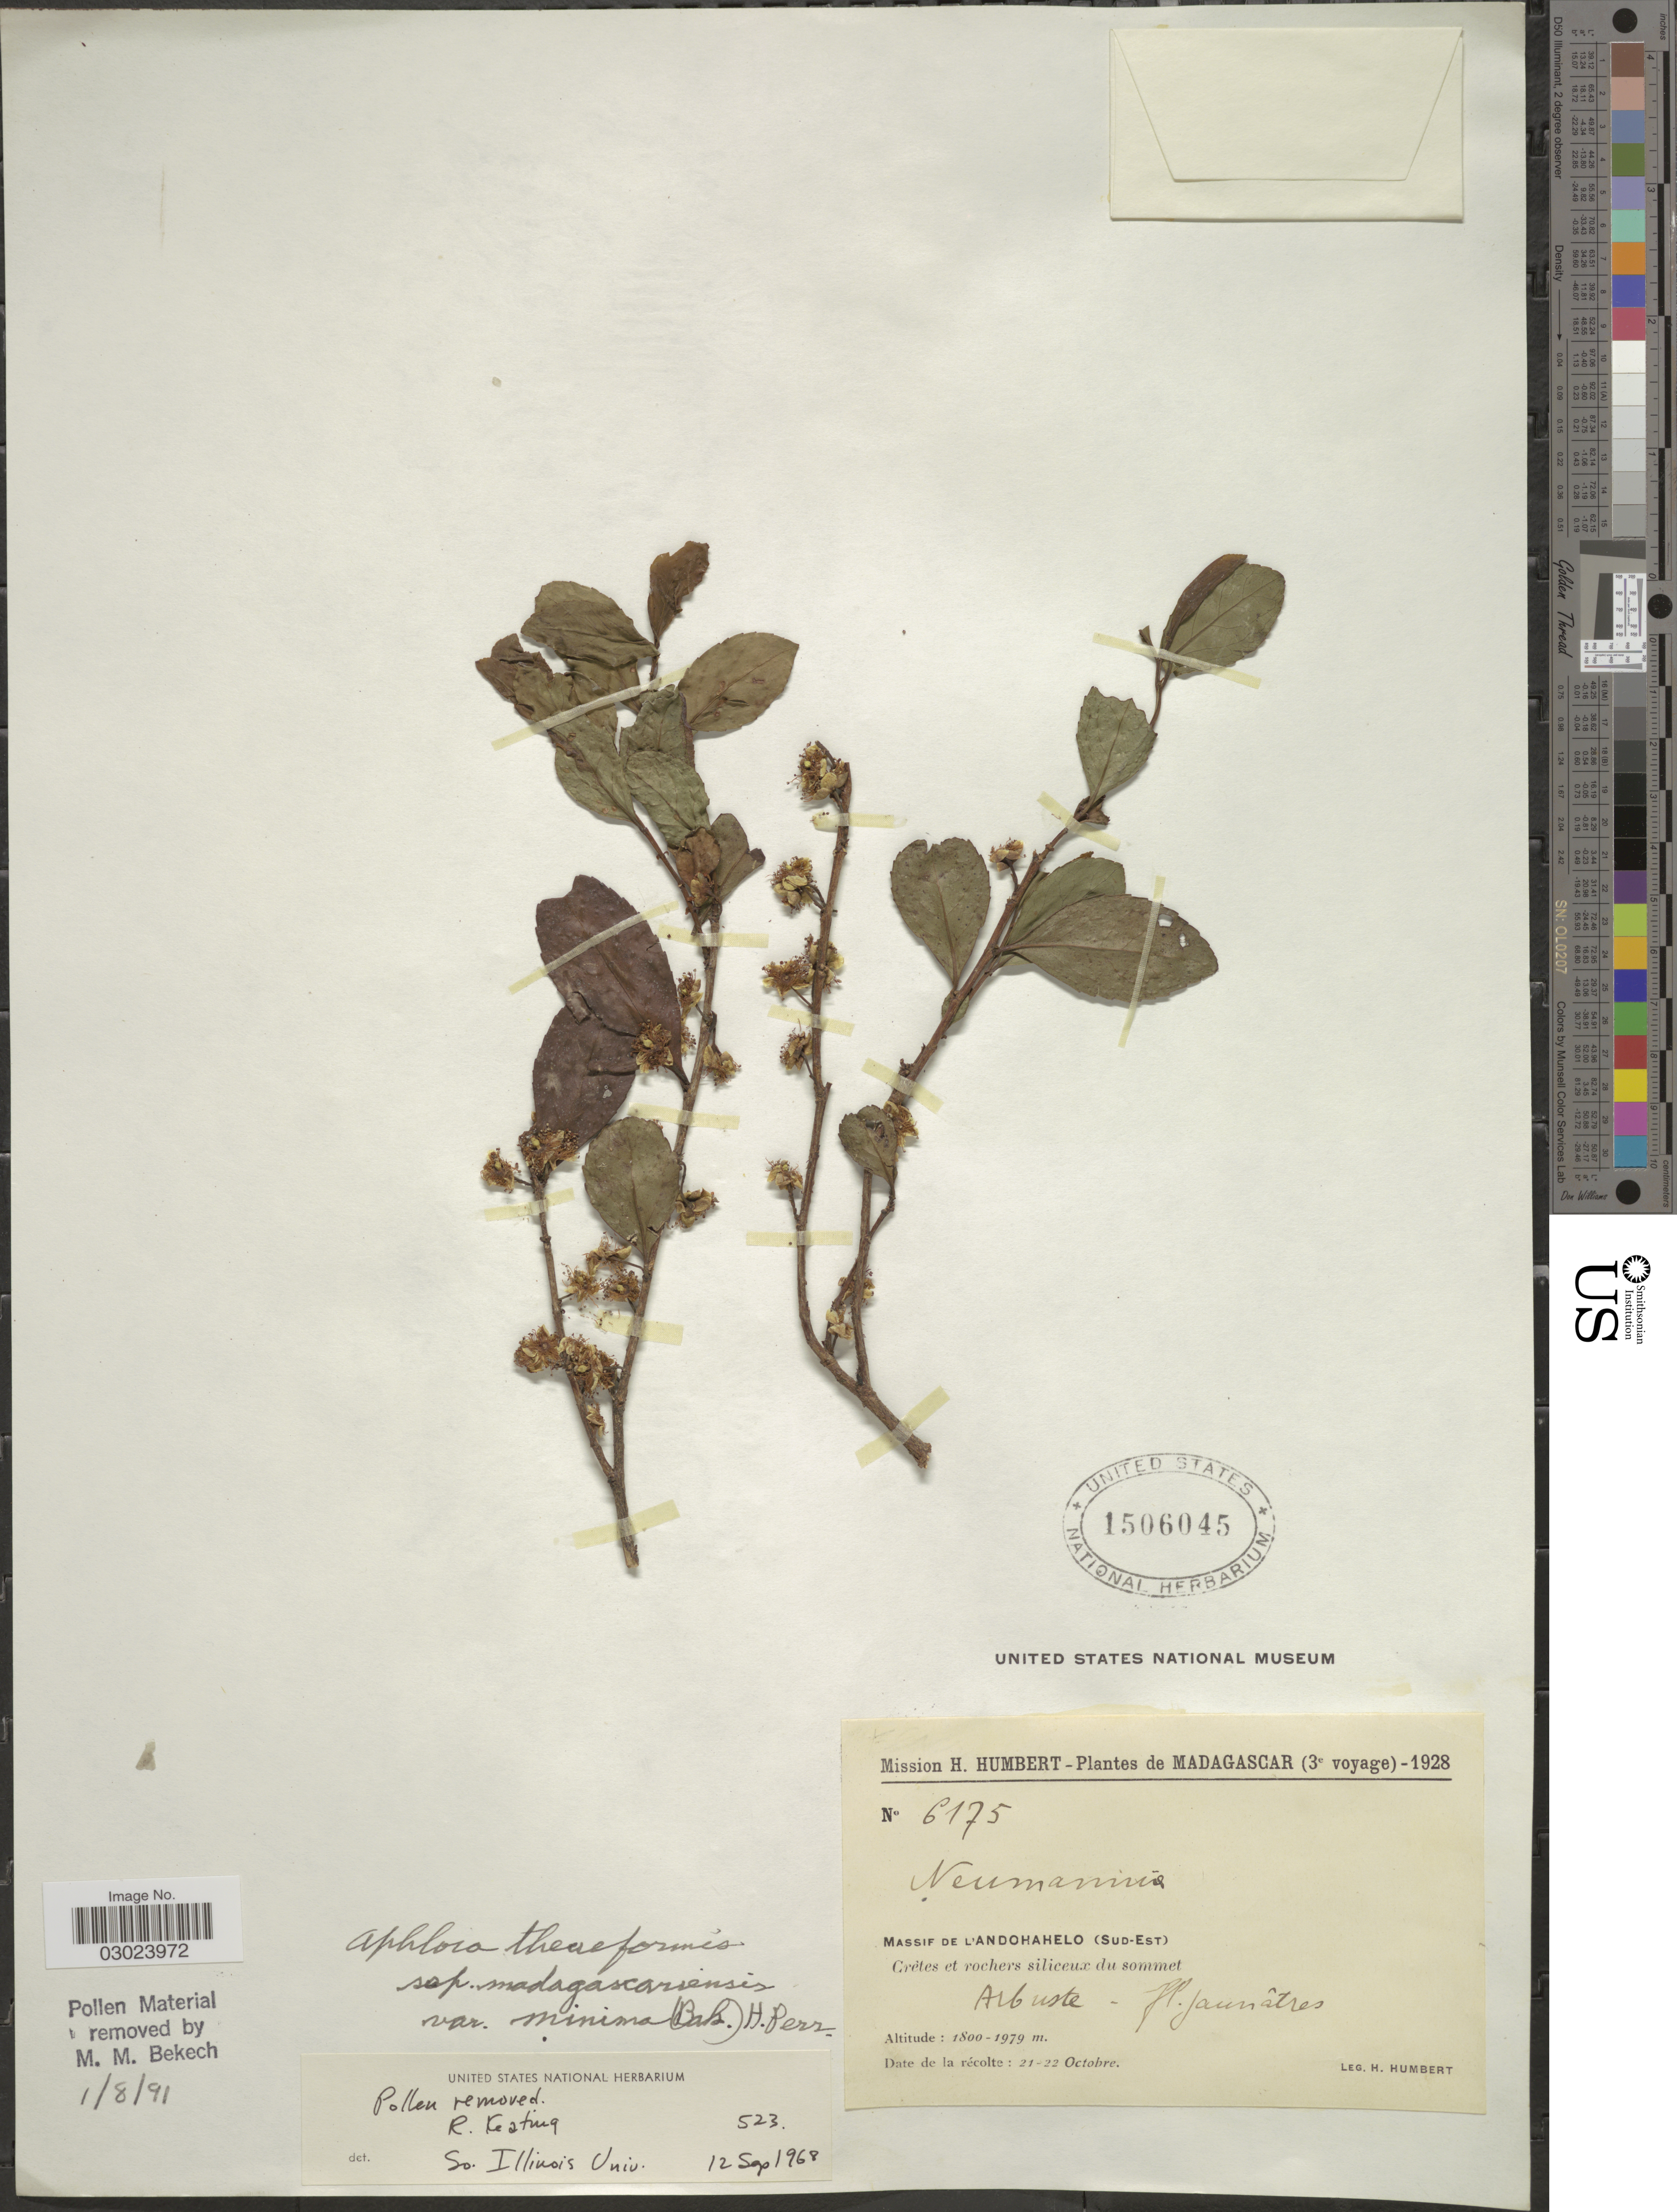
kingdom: Plantae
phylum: Tracheophyta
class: Magnoliopsida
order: Crossosomatales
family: Aphloiaceae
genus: Aphloia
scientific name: Aphloia theiformis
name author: (Vahl) Benn.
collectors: H. Humbert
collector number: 6175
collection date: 1928-10-21/1928-10-22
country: Madagascar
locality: Massif de l'Andohahelo (Sud-Est).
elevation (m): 1800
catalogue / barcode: US 1506045